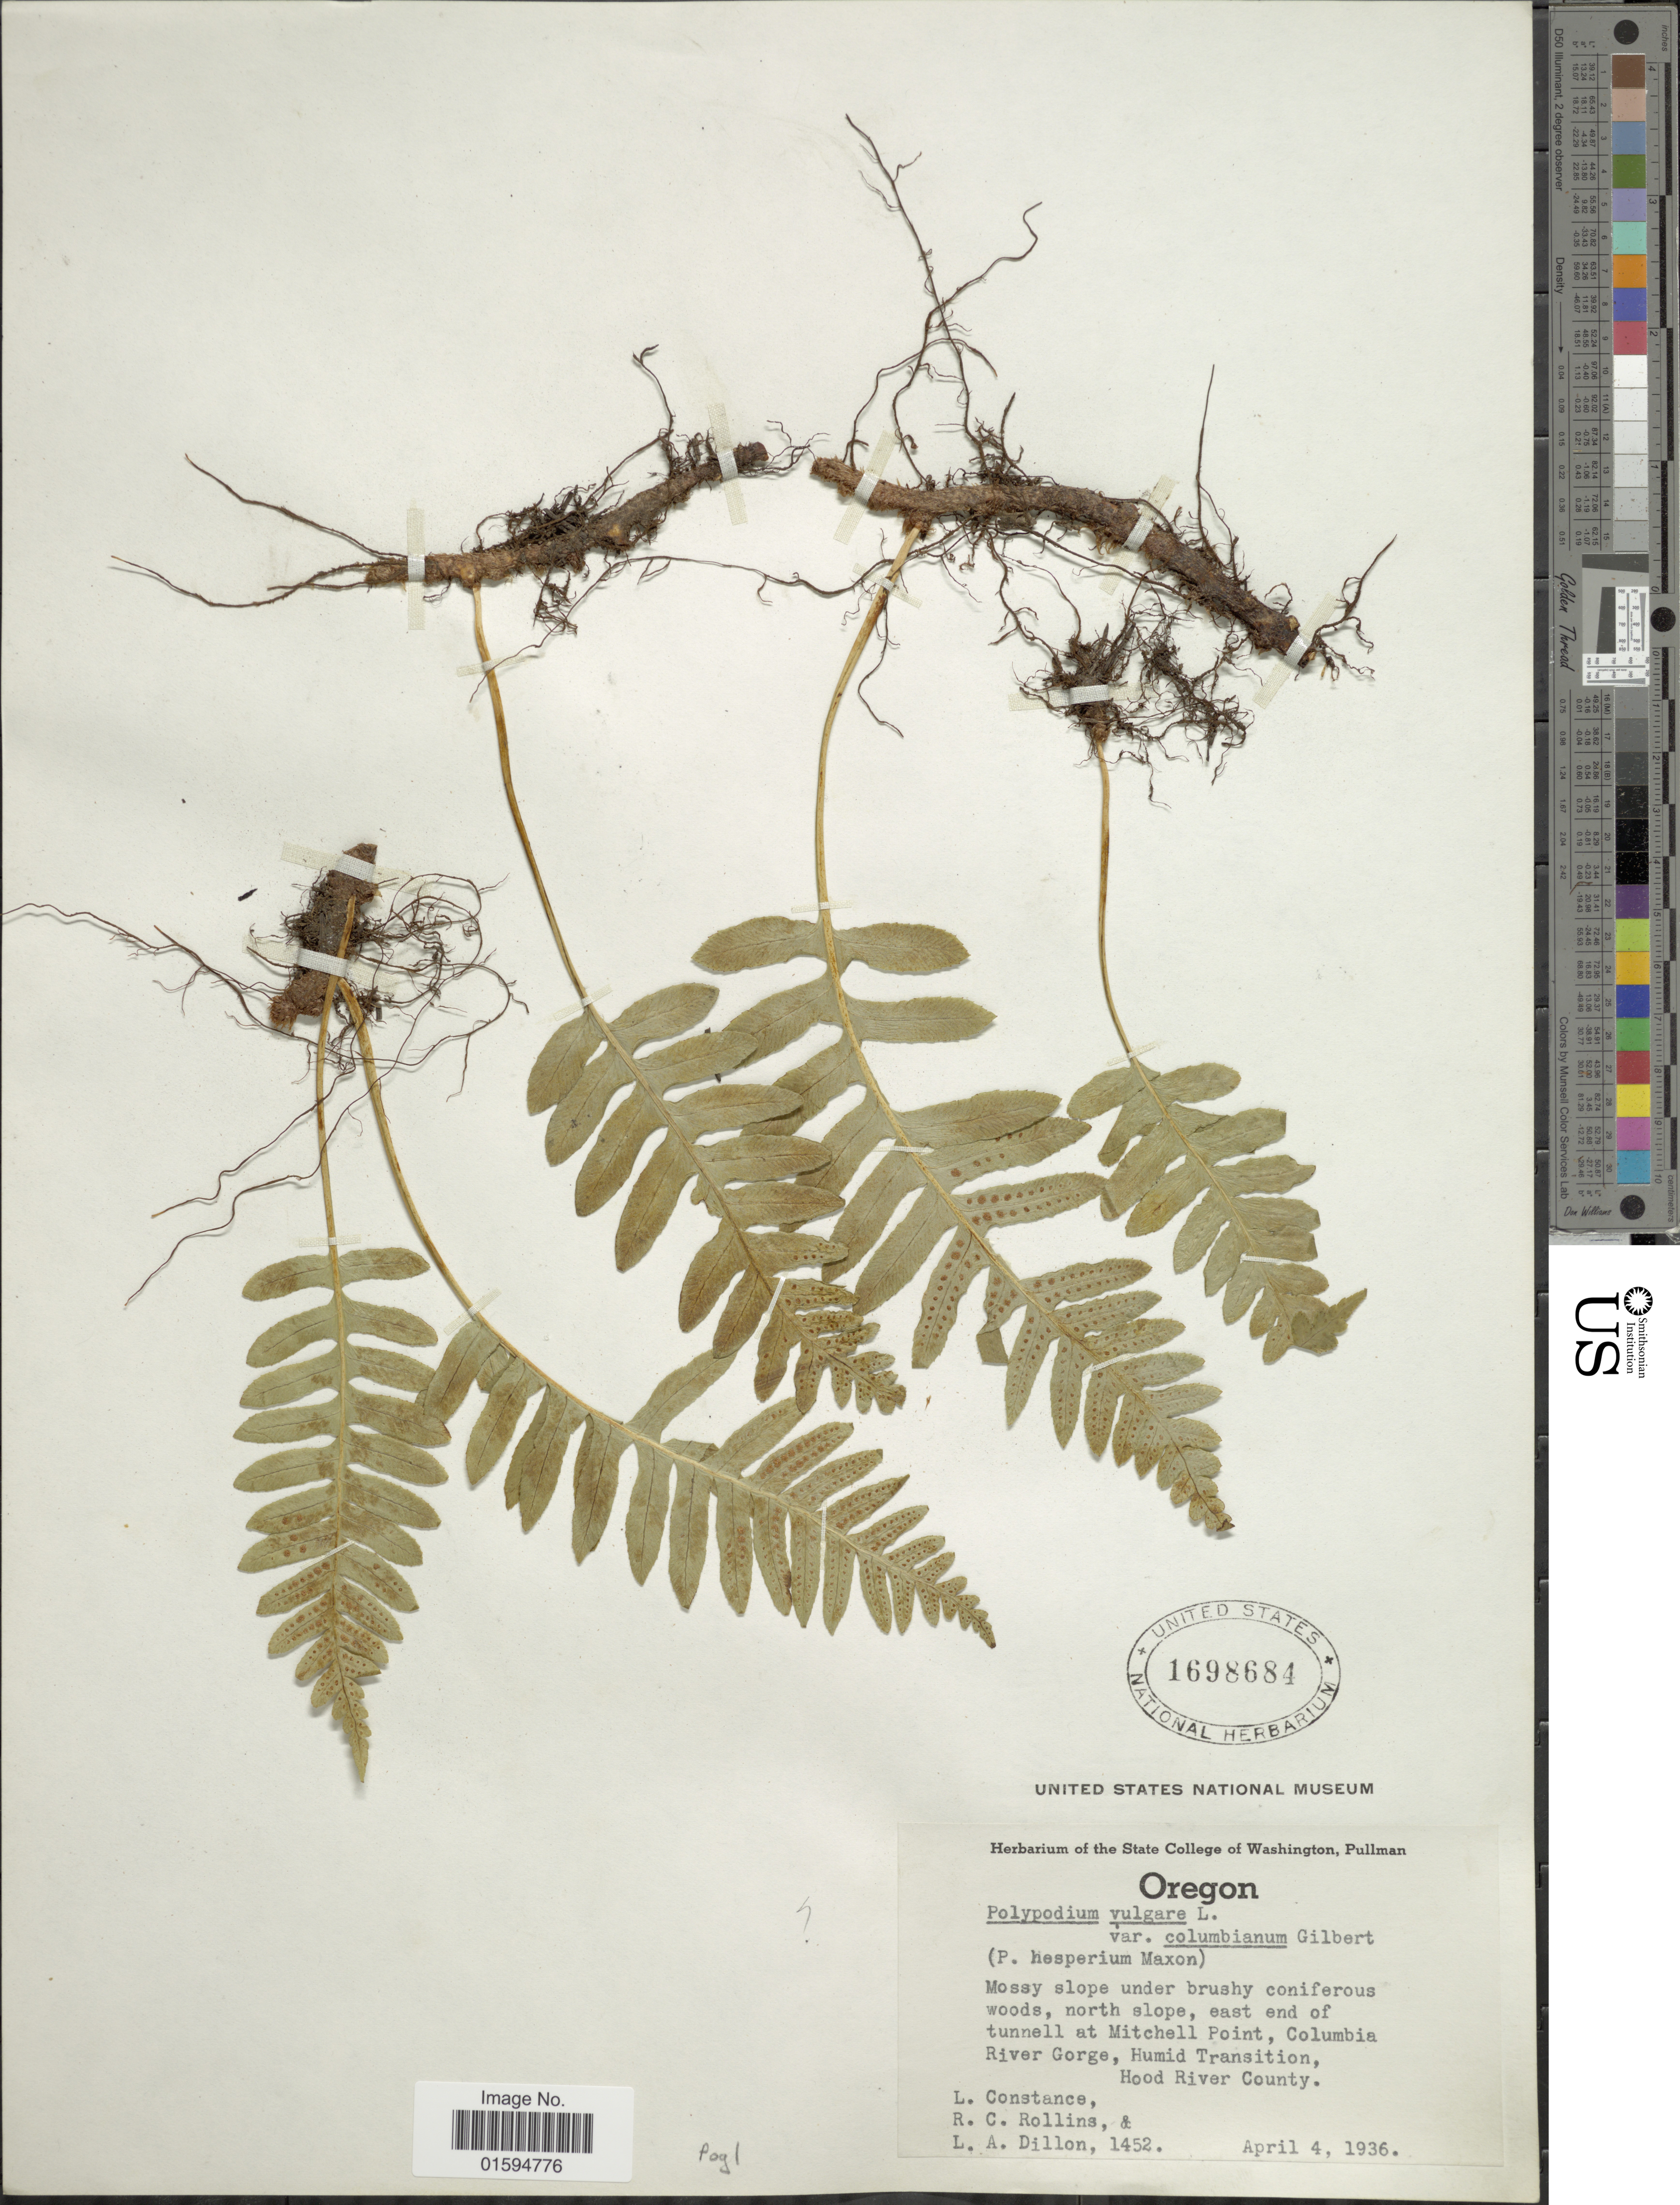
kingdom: Plantae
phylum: Tracheophyta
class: Polypodiopsida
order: Polypodiales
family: Polypodiaceae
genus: Polypodium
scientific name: Polypodium glycyrrhiza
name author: D.C. Eaton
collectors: L. Constance, R. C. Rollins & L. Dillon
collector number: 1452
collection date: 1936-04-04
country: United States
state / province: Oregon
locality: Mossy slope inder brushy coniferous woods,north slope, east end of Tunnell at Mitchel Point, Colombia River Gorge, Humid Transition, Hood River County.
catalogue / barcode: US 1698684